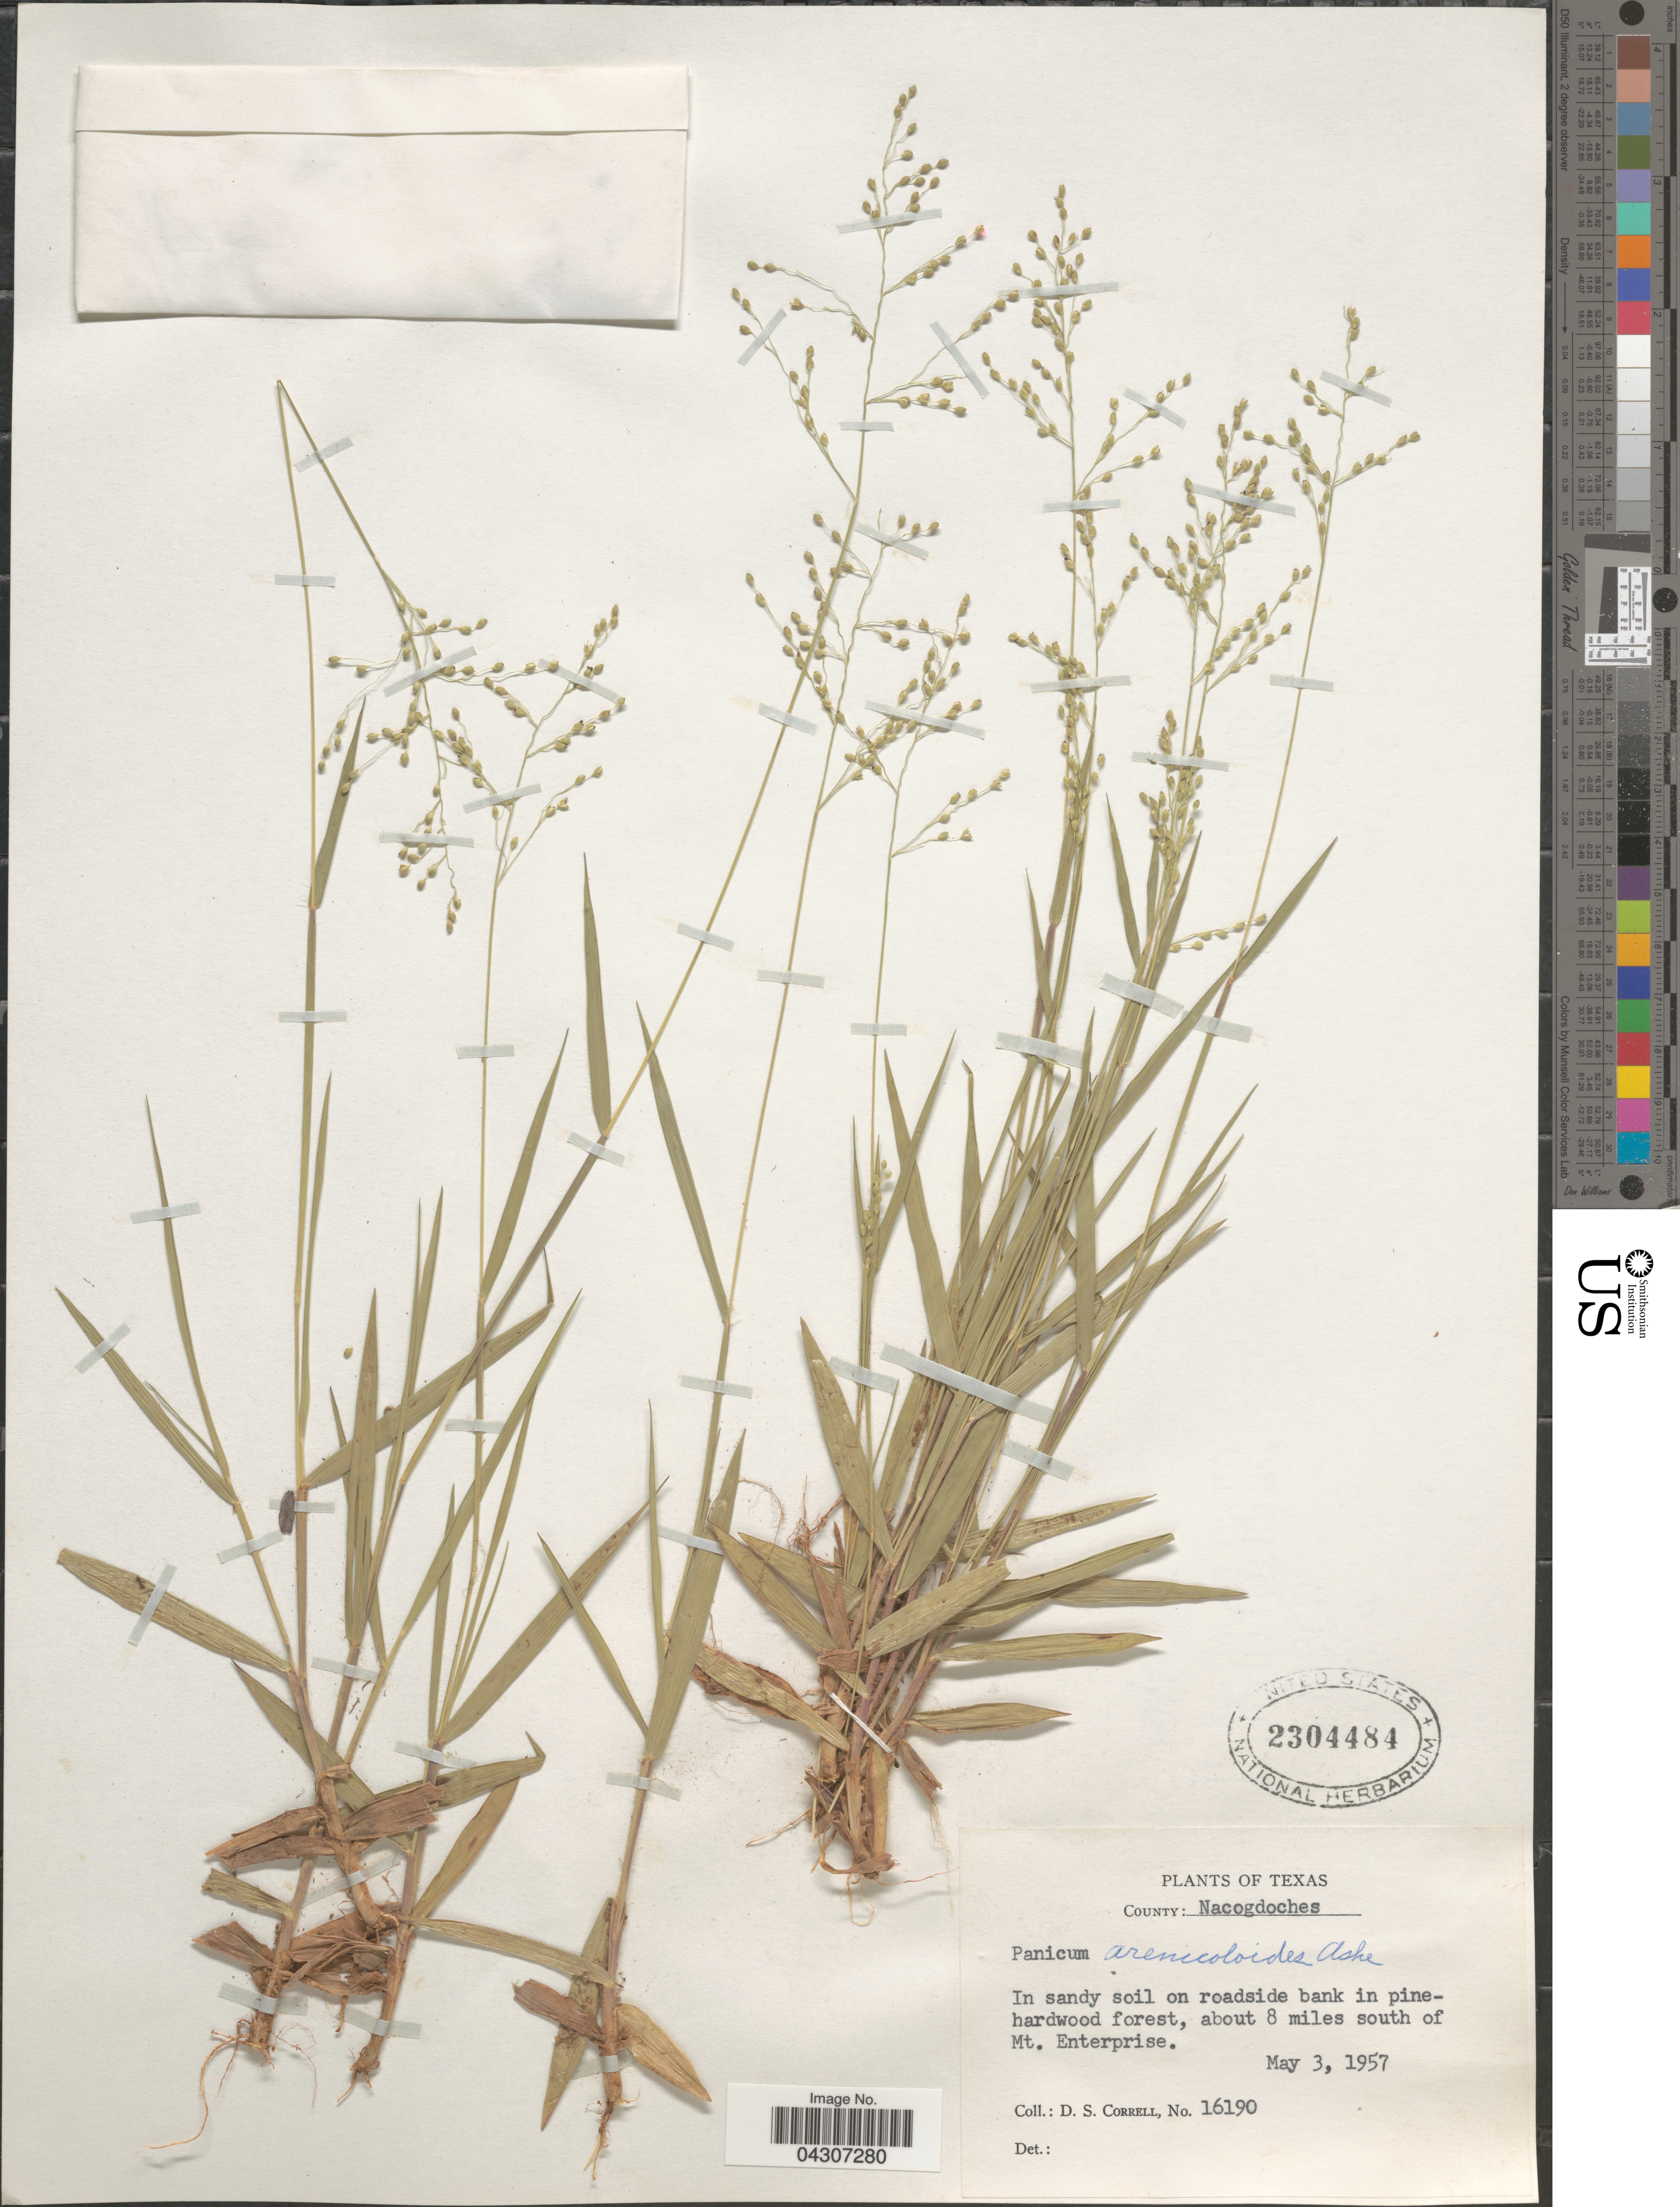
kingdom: Plantae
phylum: Tracheophyta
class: Liliopsida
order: Poales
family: Poaceae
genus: Dichanthelium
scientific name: Dichanthelium aciculare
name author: (Desv. ex Poir.) Gould & C.A. Clark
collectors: D. S. Correll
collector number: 16190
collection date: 1957-05-03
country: United States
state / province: Texas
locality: County: Nacogdoches. In sandy soil on roadside bank in pine-hardwood forest, about 8 miles south of Mt. Enterprise.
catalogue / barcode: US 2304484